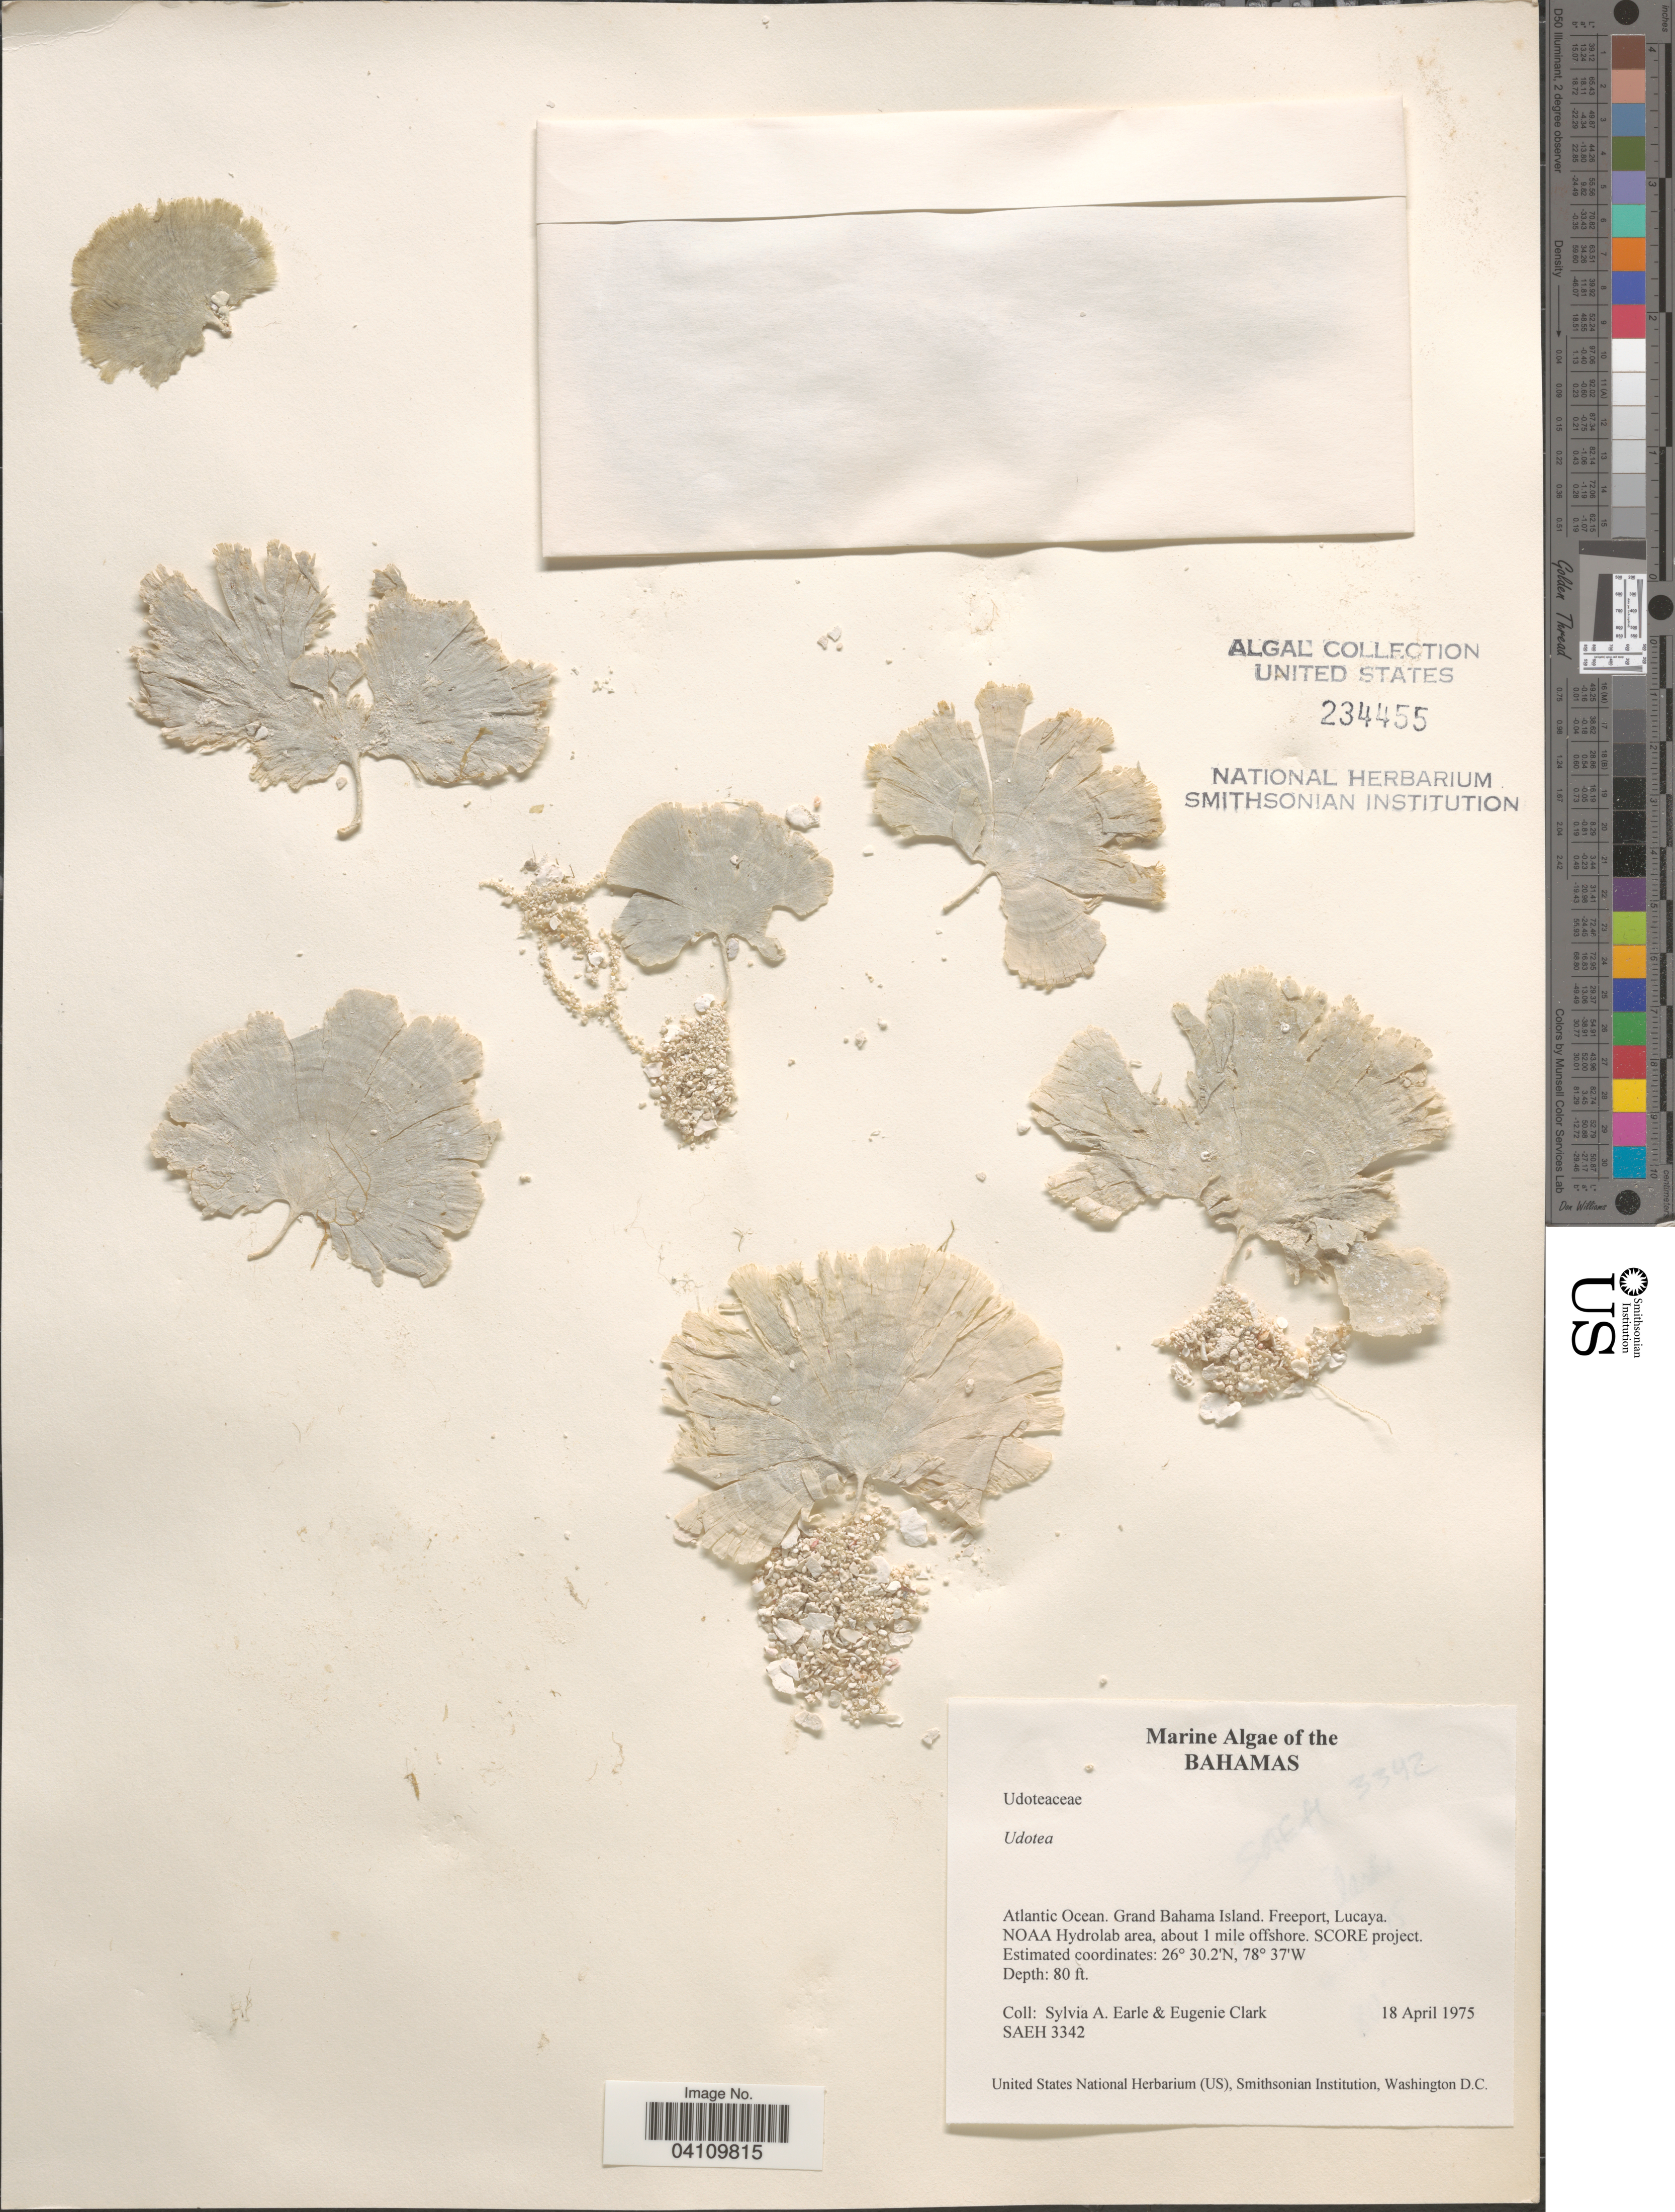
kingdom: Plantae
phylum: Chlorophyta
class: Ulvophyceae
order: Bryopsidales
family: Udoteaceae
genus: Udotea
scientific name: Udotea sp.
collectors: S. A. Earle & E. Clark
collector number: SAEH 3342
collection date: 1975-04-18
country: Bahamas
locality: Atlantic Ocean. Grand Bahama Island. Freeport, Lucaya. NOAA Hydrolab area, about 1 mile offshore. SCORE project.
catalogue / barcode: US 234455